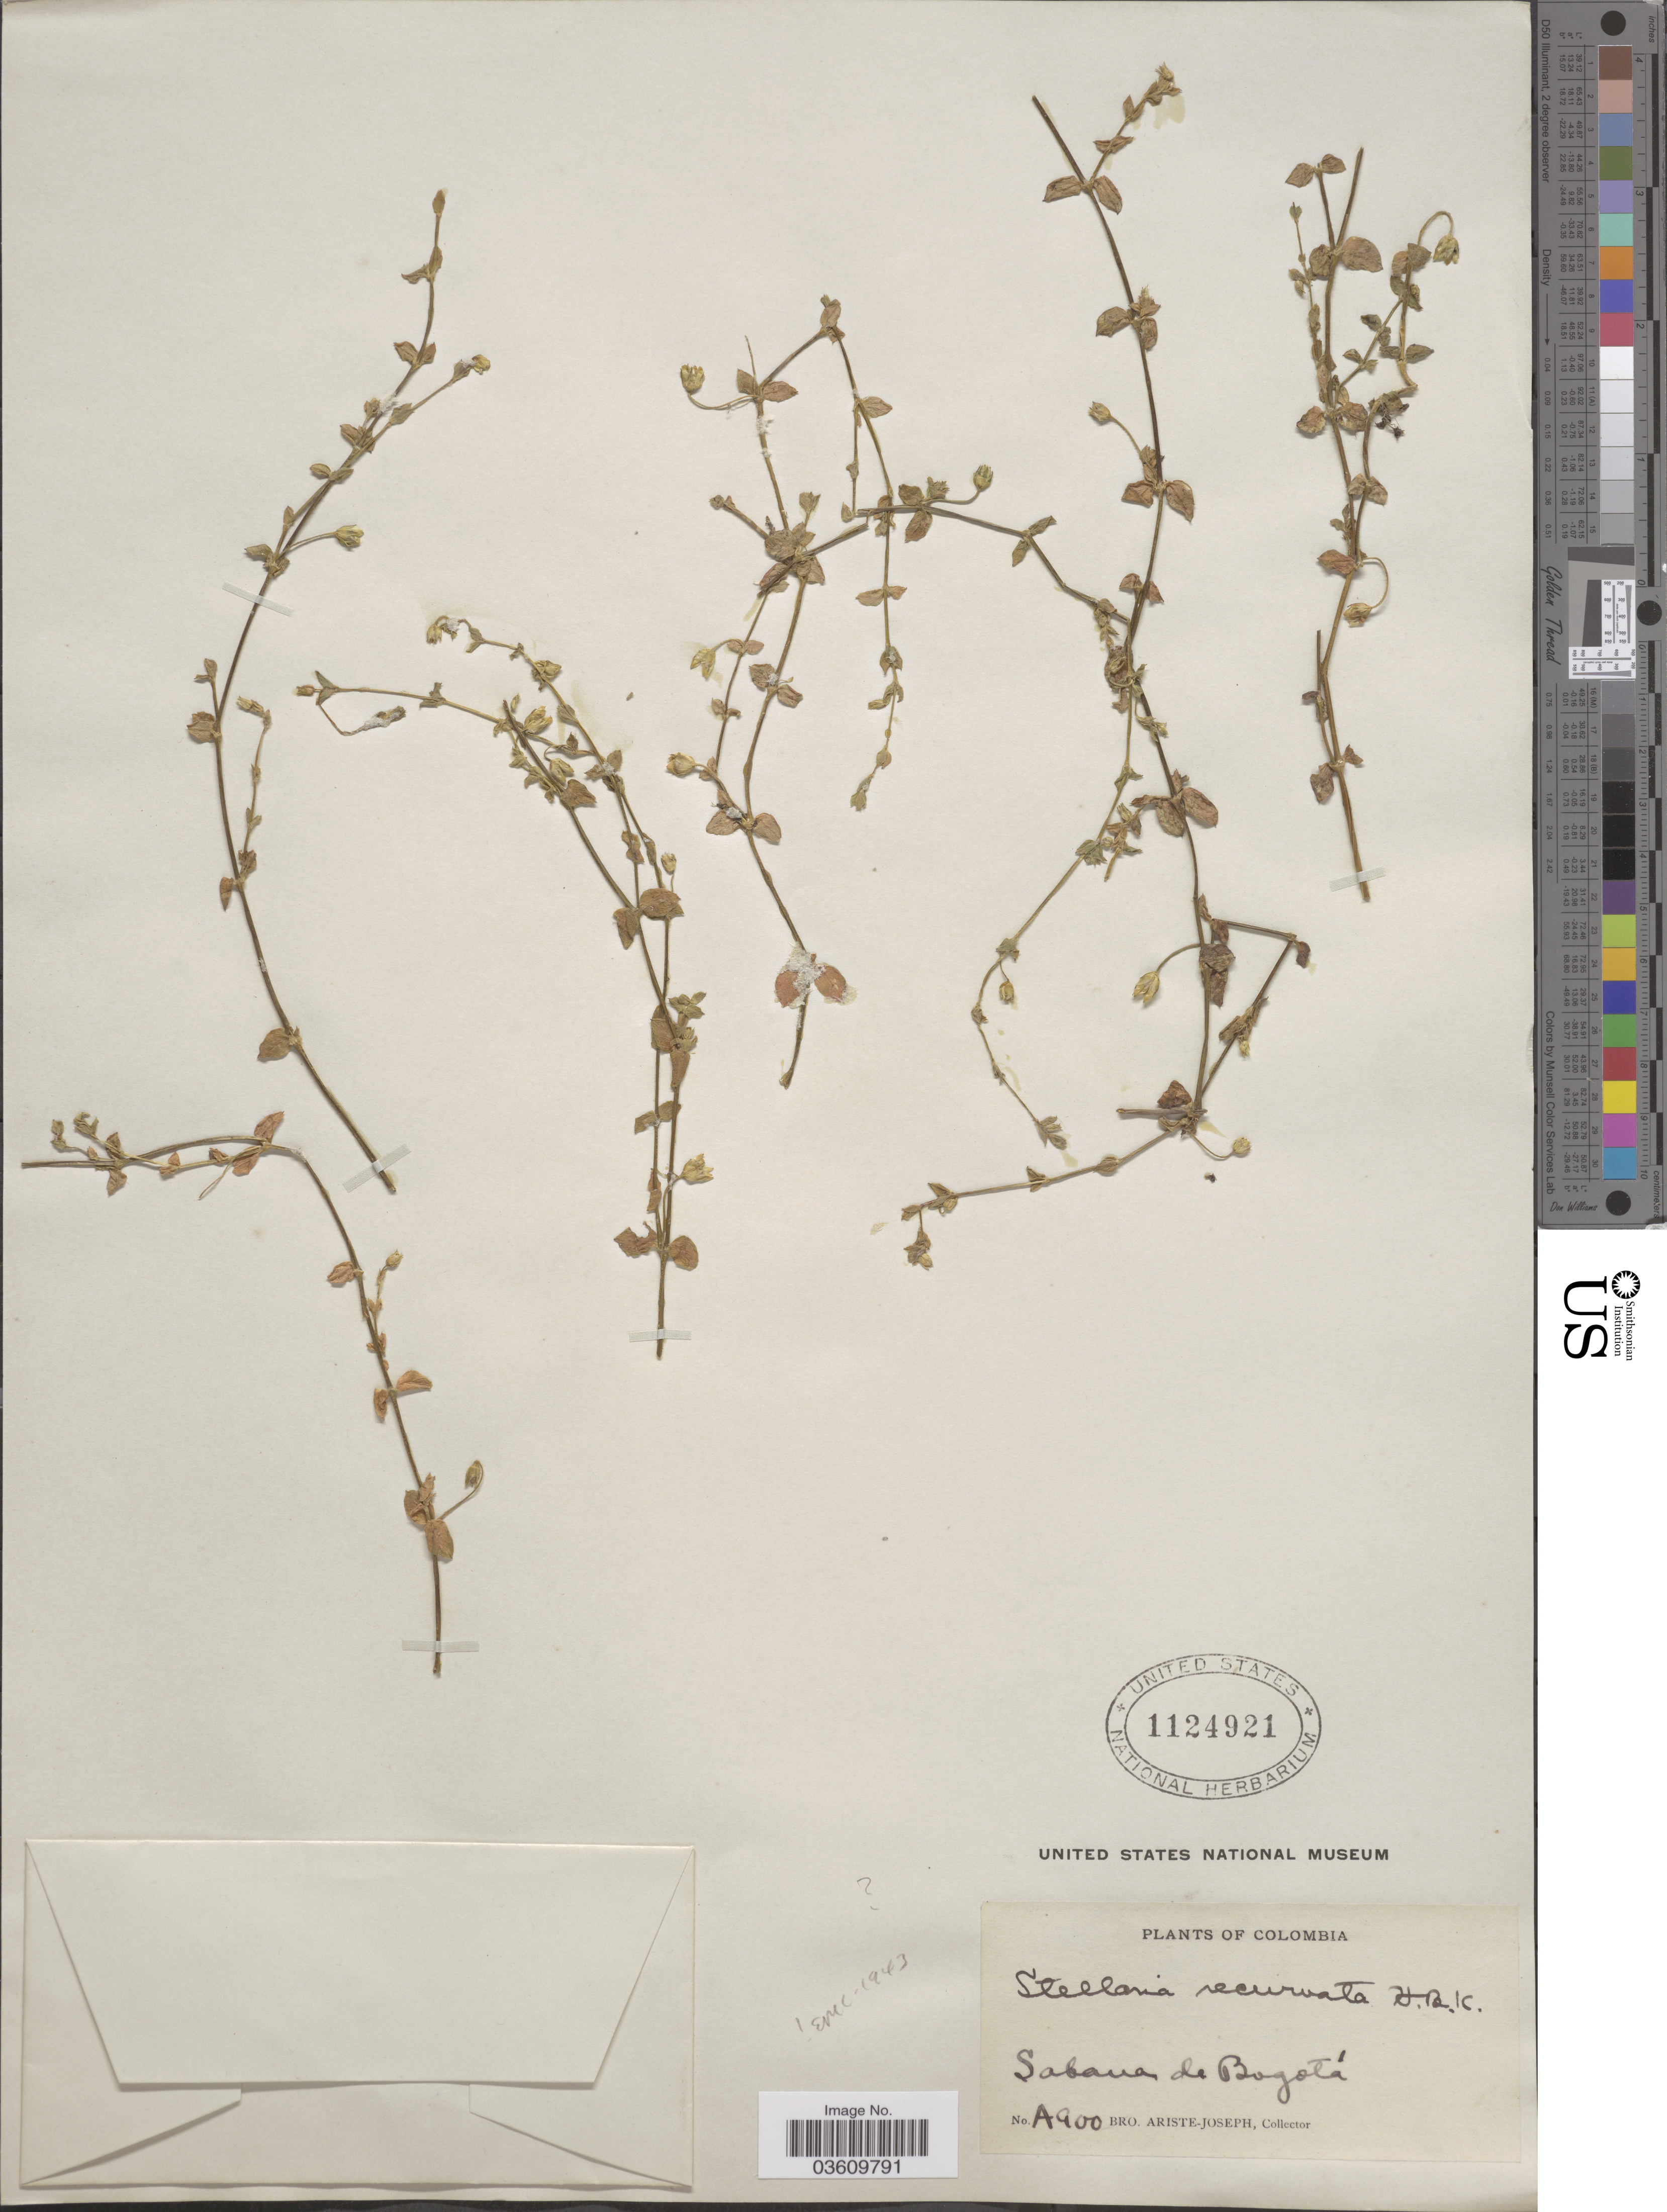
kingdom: Plantae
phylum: Tracheophyta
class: Magnoliopsida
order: Caryophyllales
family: Caryophyllaceae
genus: Stellaria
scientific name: Stellaria recurvata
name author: Willd. ex Schltdl.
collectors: Bro. Ariste-Joseph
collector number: A900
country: Colombia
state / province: Bogota D.C.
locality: Sabana de Bogotá.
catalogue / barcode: US 1124921